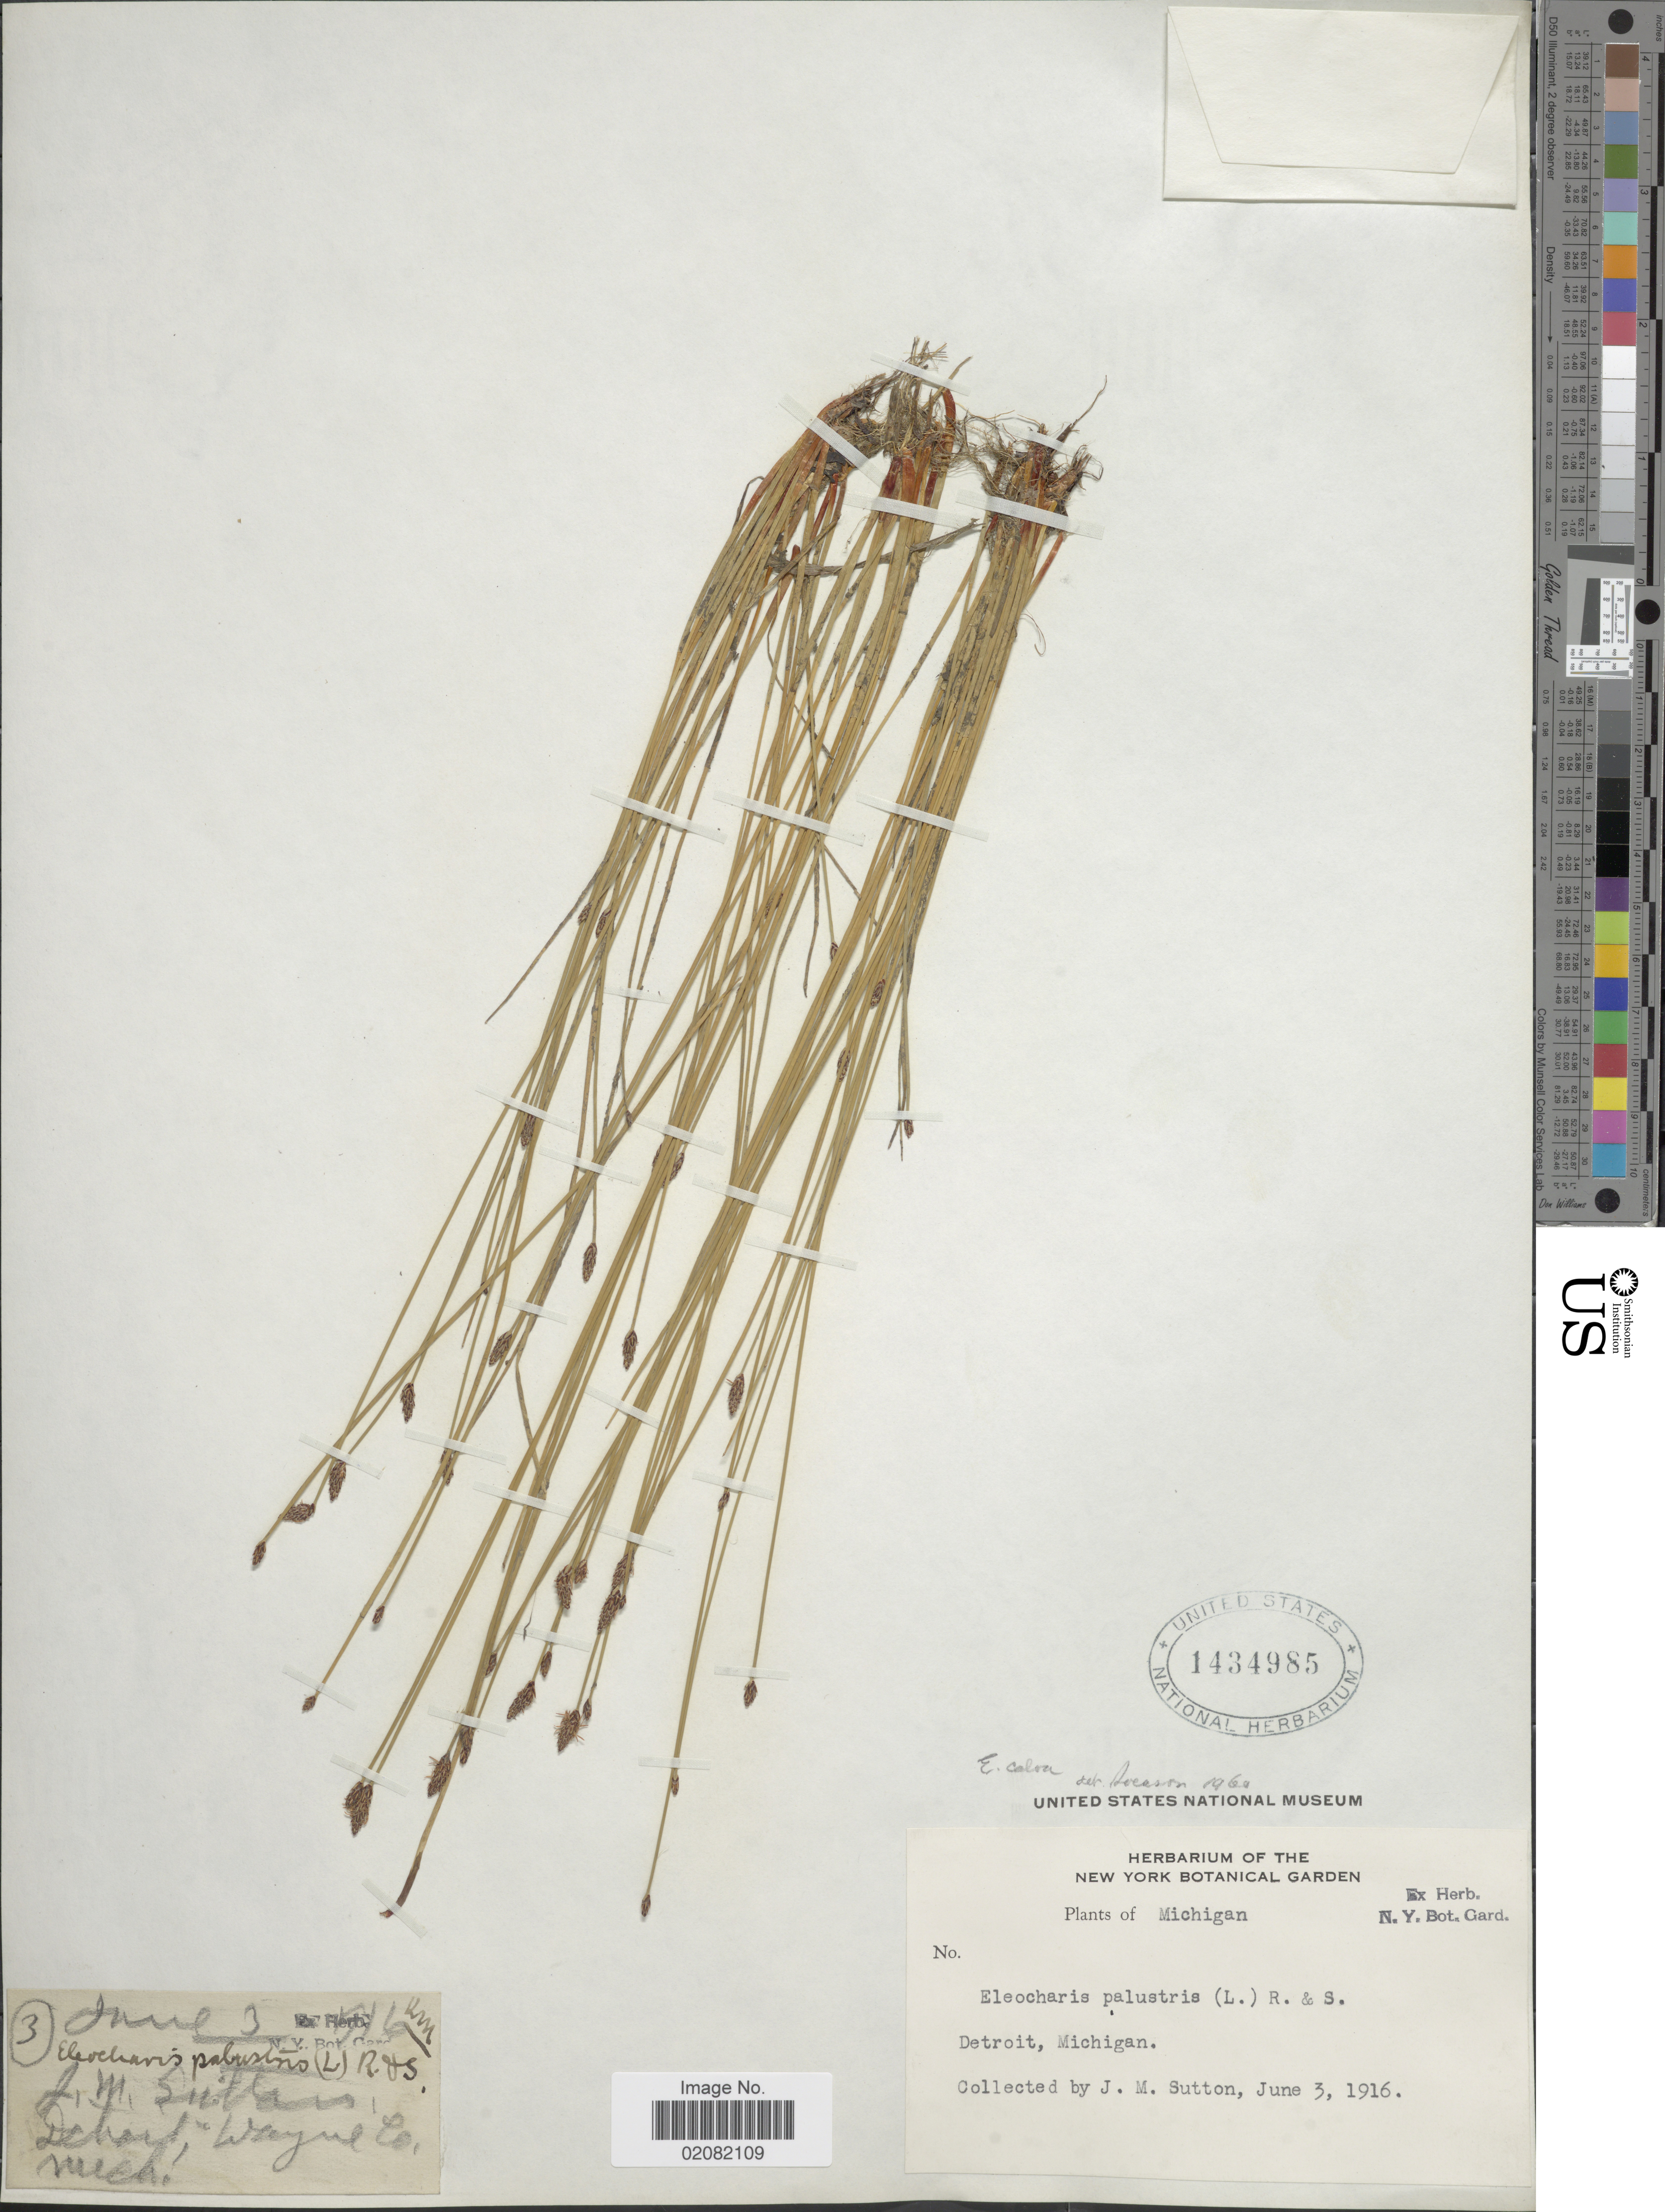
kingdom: Plantae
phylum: Tracheophyta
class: Liliopsida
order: Poales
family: Cyperaceae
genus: Eleocharis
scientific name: Eleocharis erythropoda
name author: Steud.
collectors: J. Sutton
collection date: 1916-06-03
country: United States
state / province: Michigan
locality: Detroit, Michigan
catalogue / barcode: US 1434985